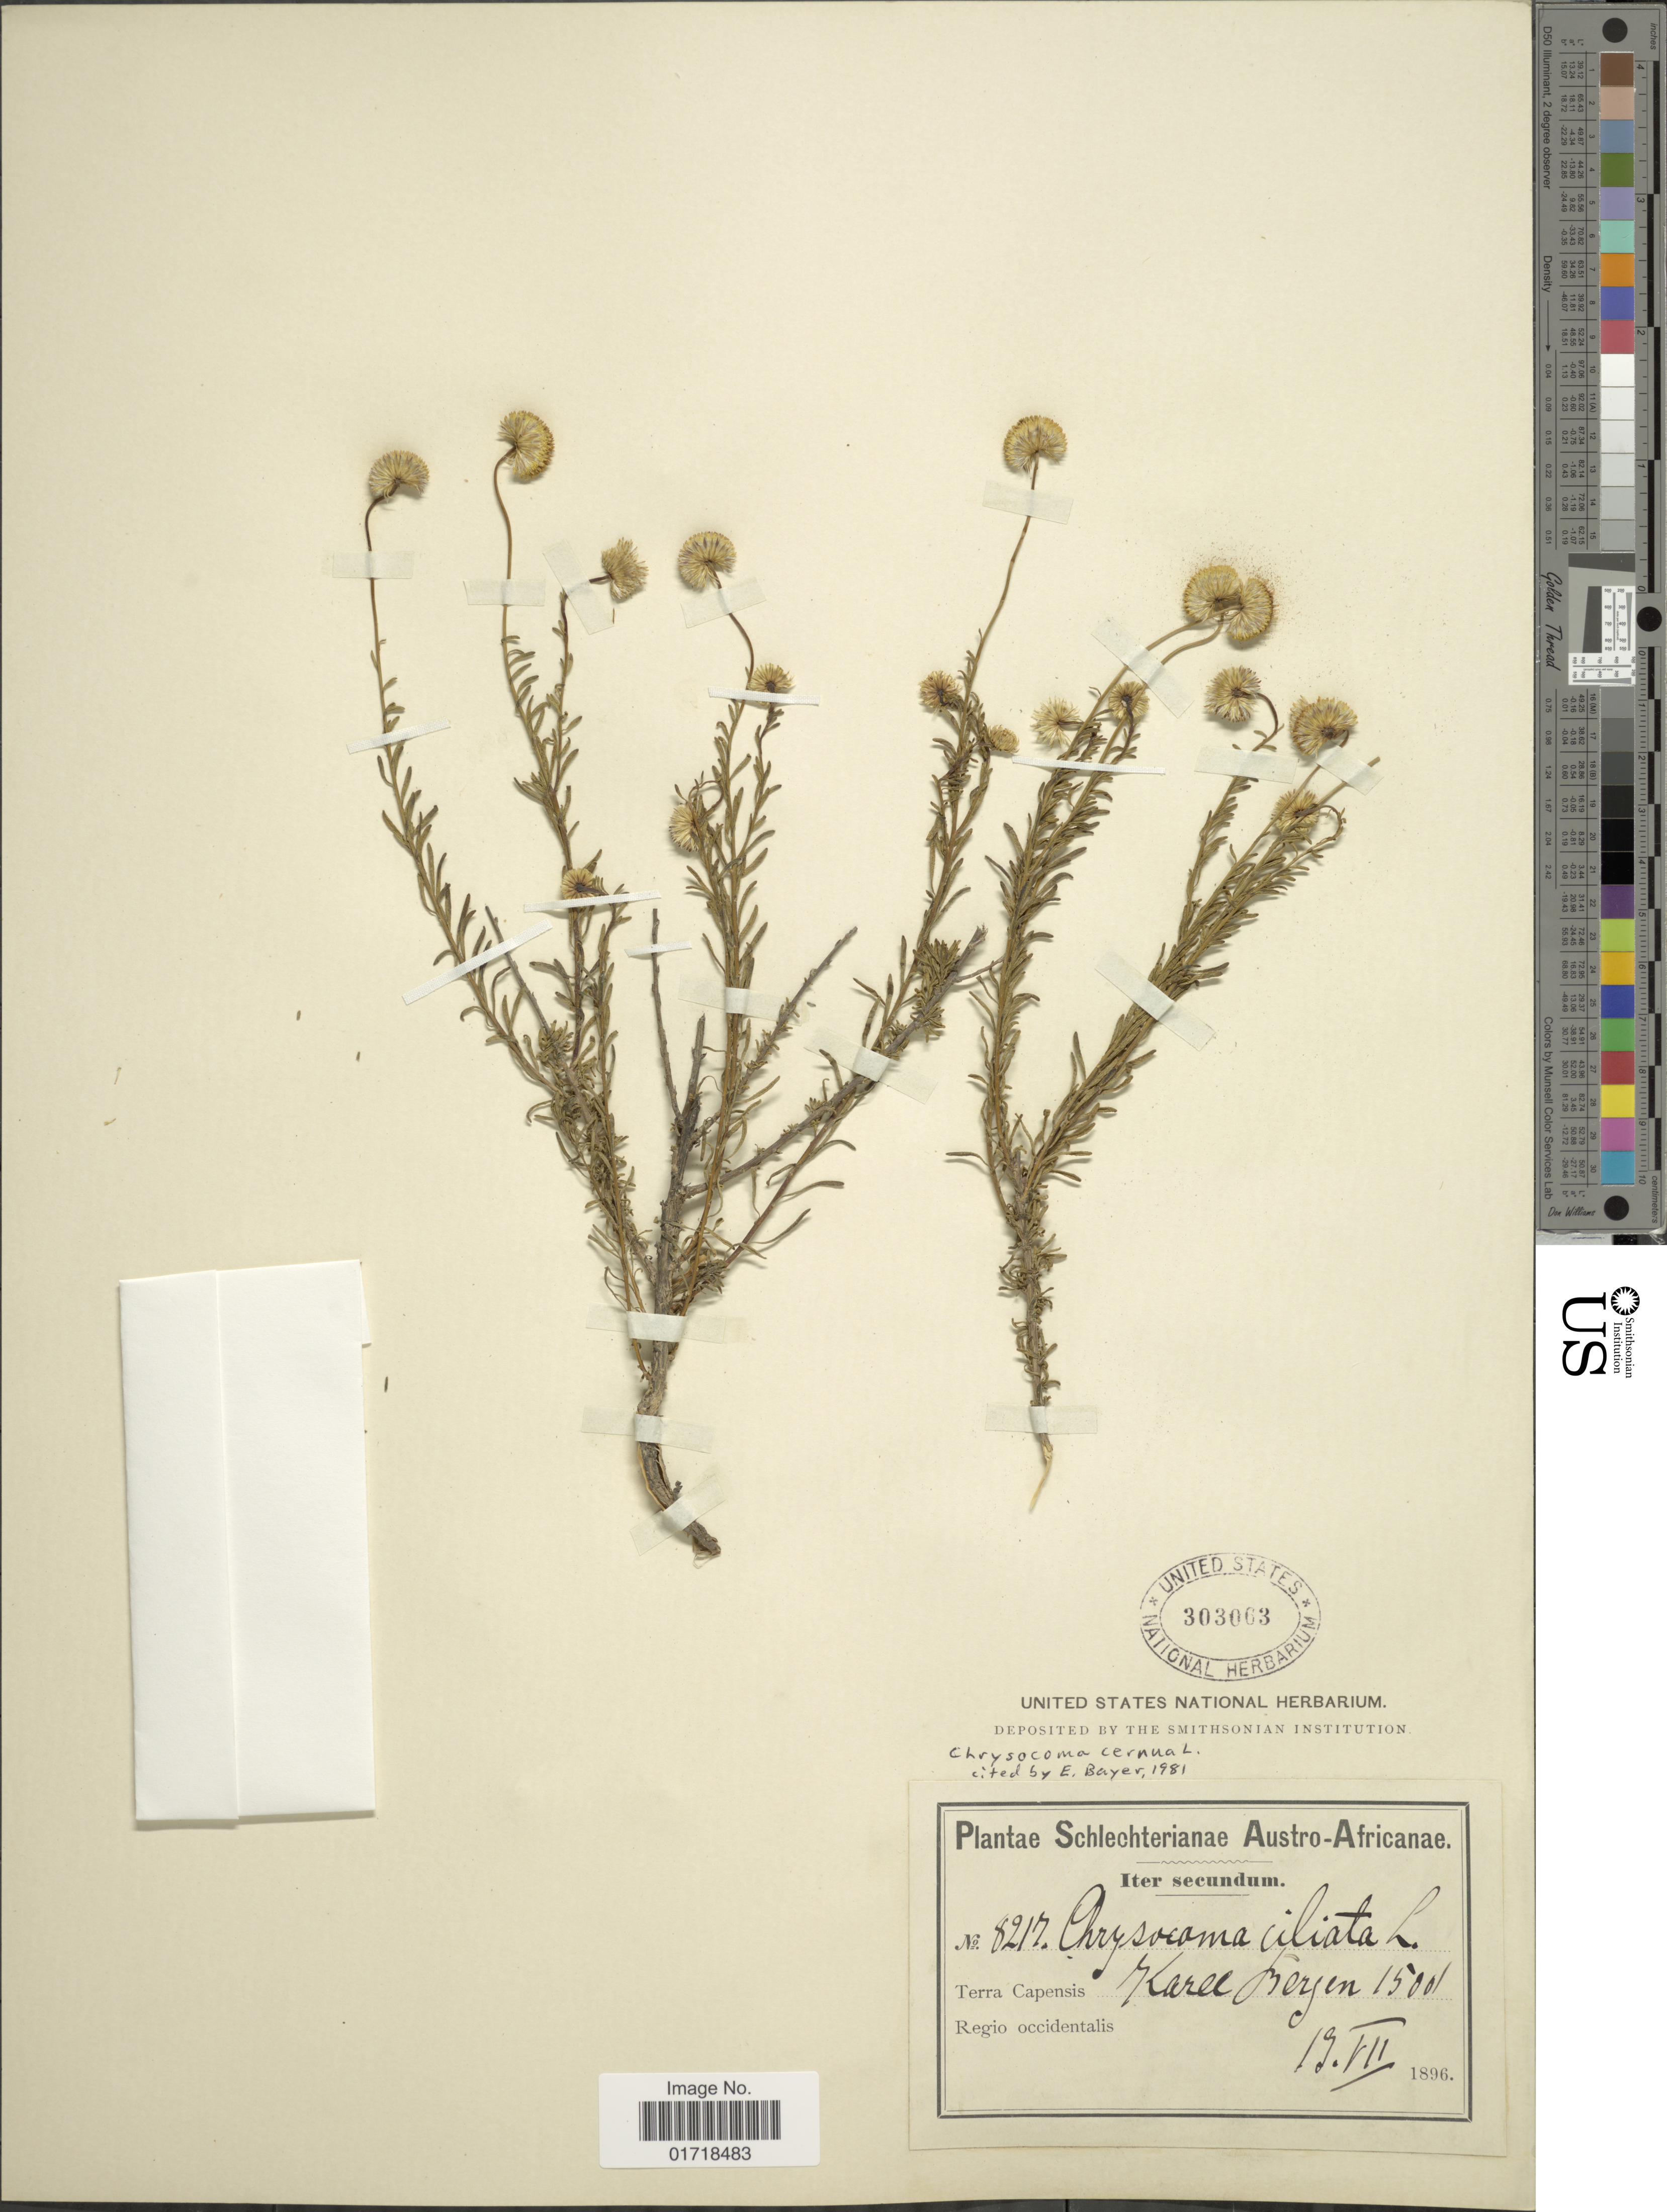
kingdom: Plantae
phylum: Tracheophyta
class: Magnoliopsida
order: Asterales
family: Asteraceae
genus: Chrysocoma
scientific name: Chrysocoma cernua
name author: L.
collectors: Schlechter, --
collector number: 8217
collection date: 1896-07-17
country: South Africa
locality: Terra Capensis, Karee Berg, Regio occidentalis.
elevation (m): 457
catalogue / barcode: US 303063